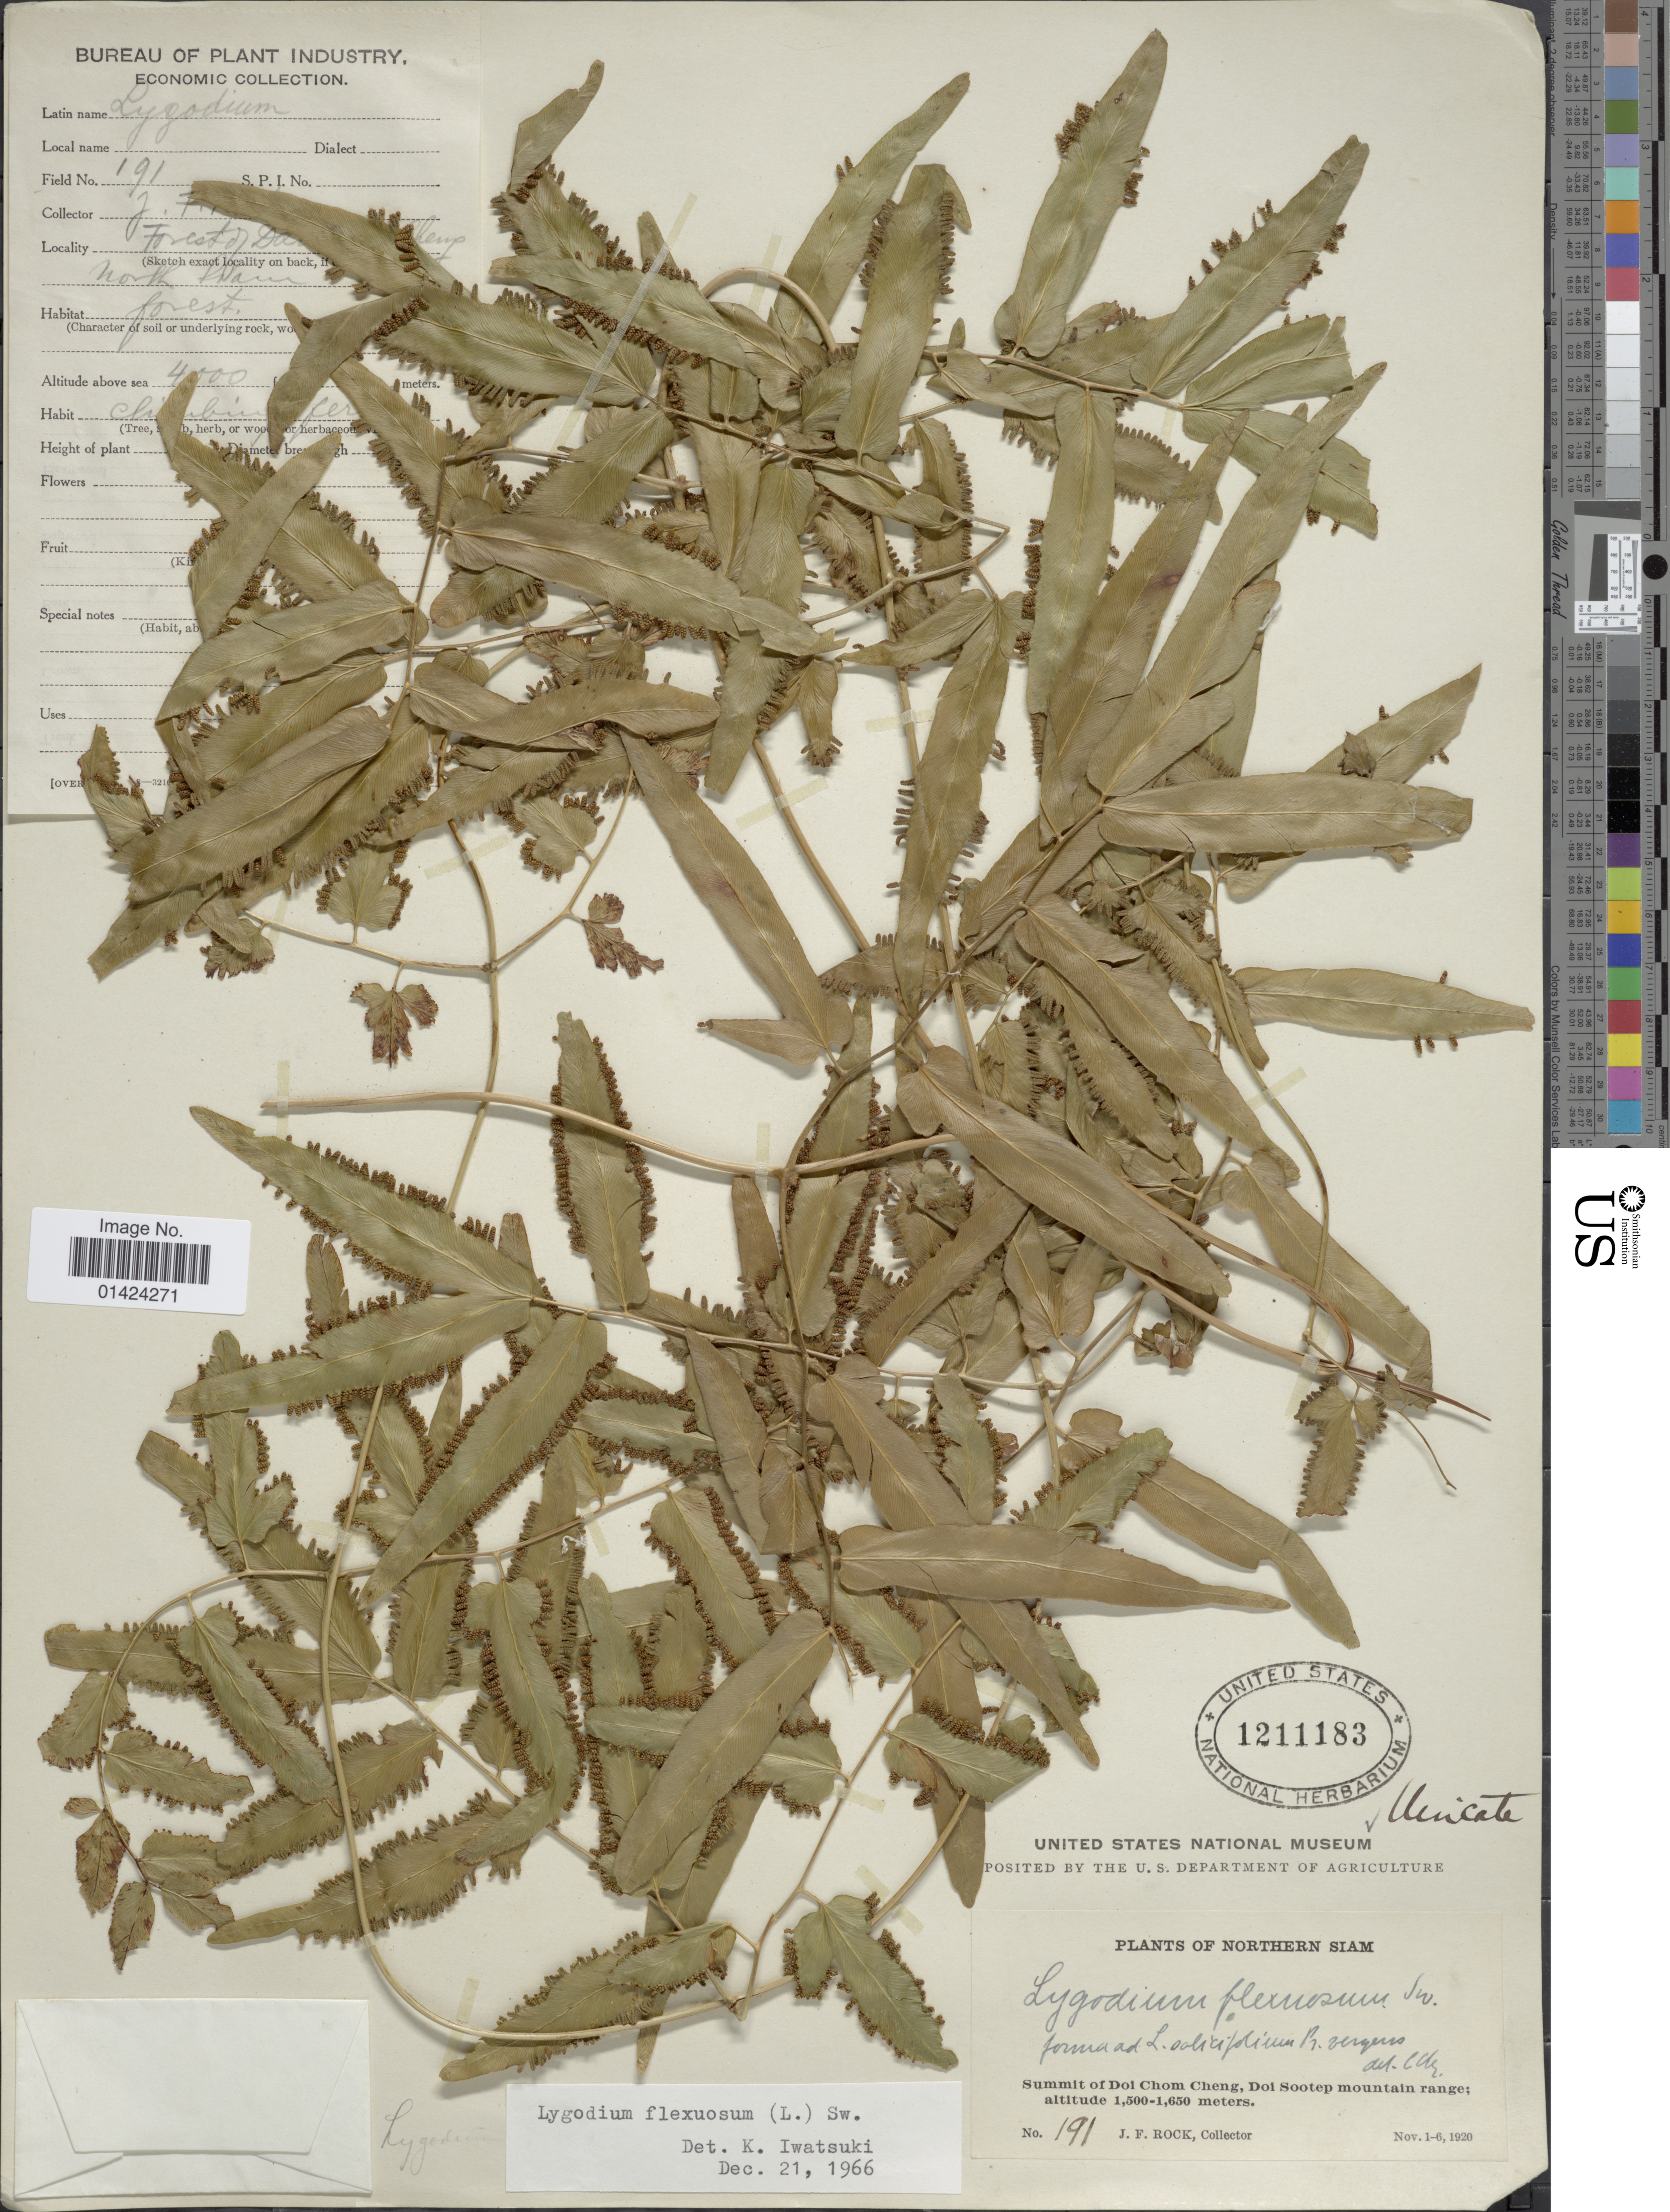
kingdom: Plantae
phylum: Tracheophyta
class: Polypodiopsida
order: Schizaeales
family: Lygodiaceae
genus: Lygodium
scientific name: Lygodium flexuosum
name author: Sw.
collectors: J. Rock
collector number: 191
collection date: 1920-11-01/1920-11-06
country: Thailand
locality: Northern Siam, Summit of Doi Chom Cheng, Doi Sootep mountain range.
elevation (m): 1500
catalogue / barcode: US 1211183